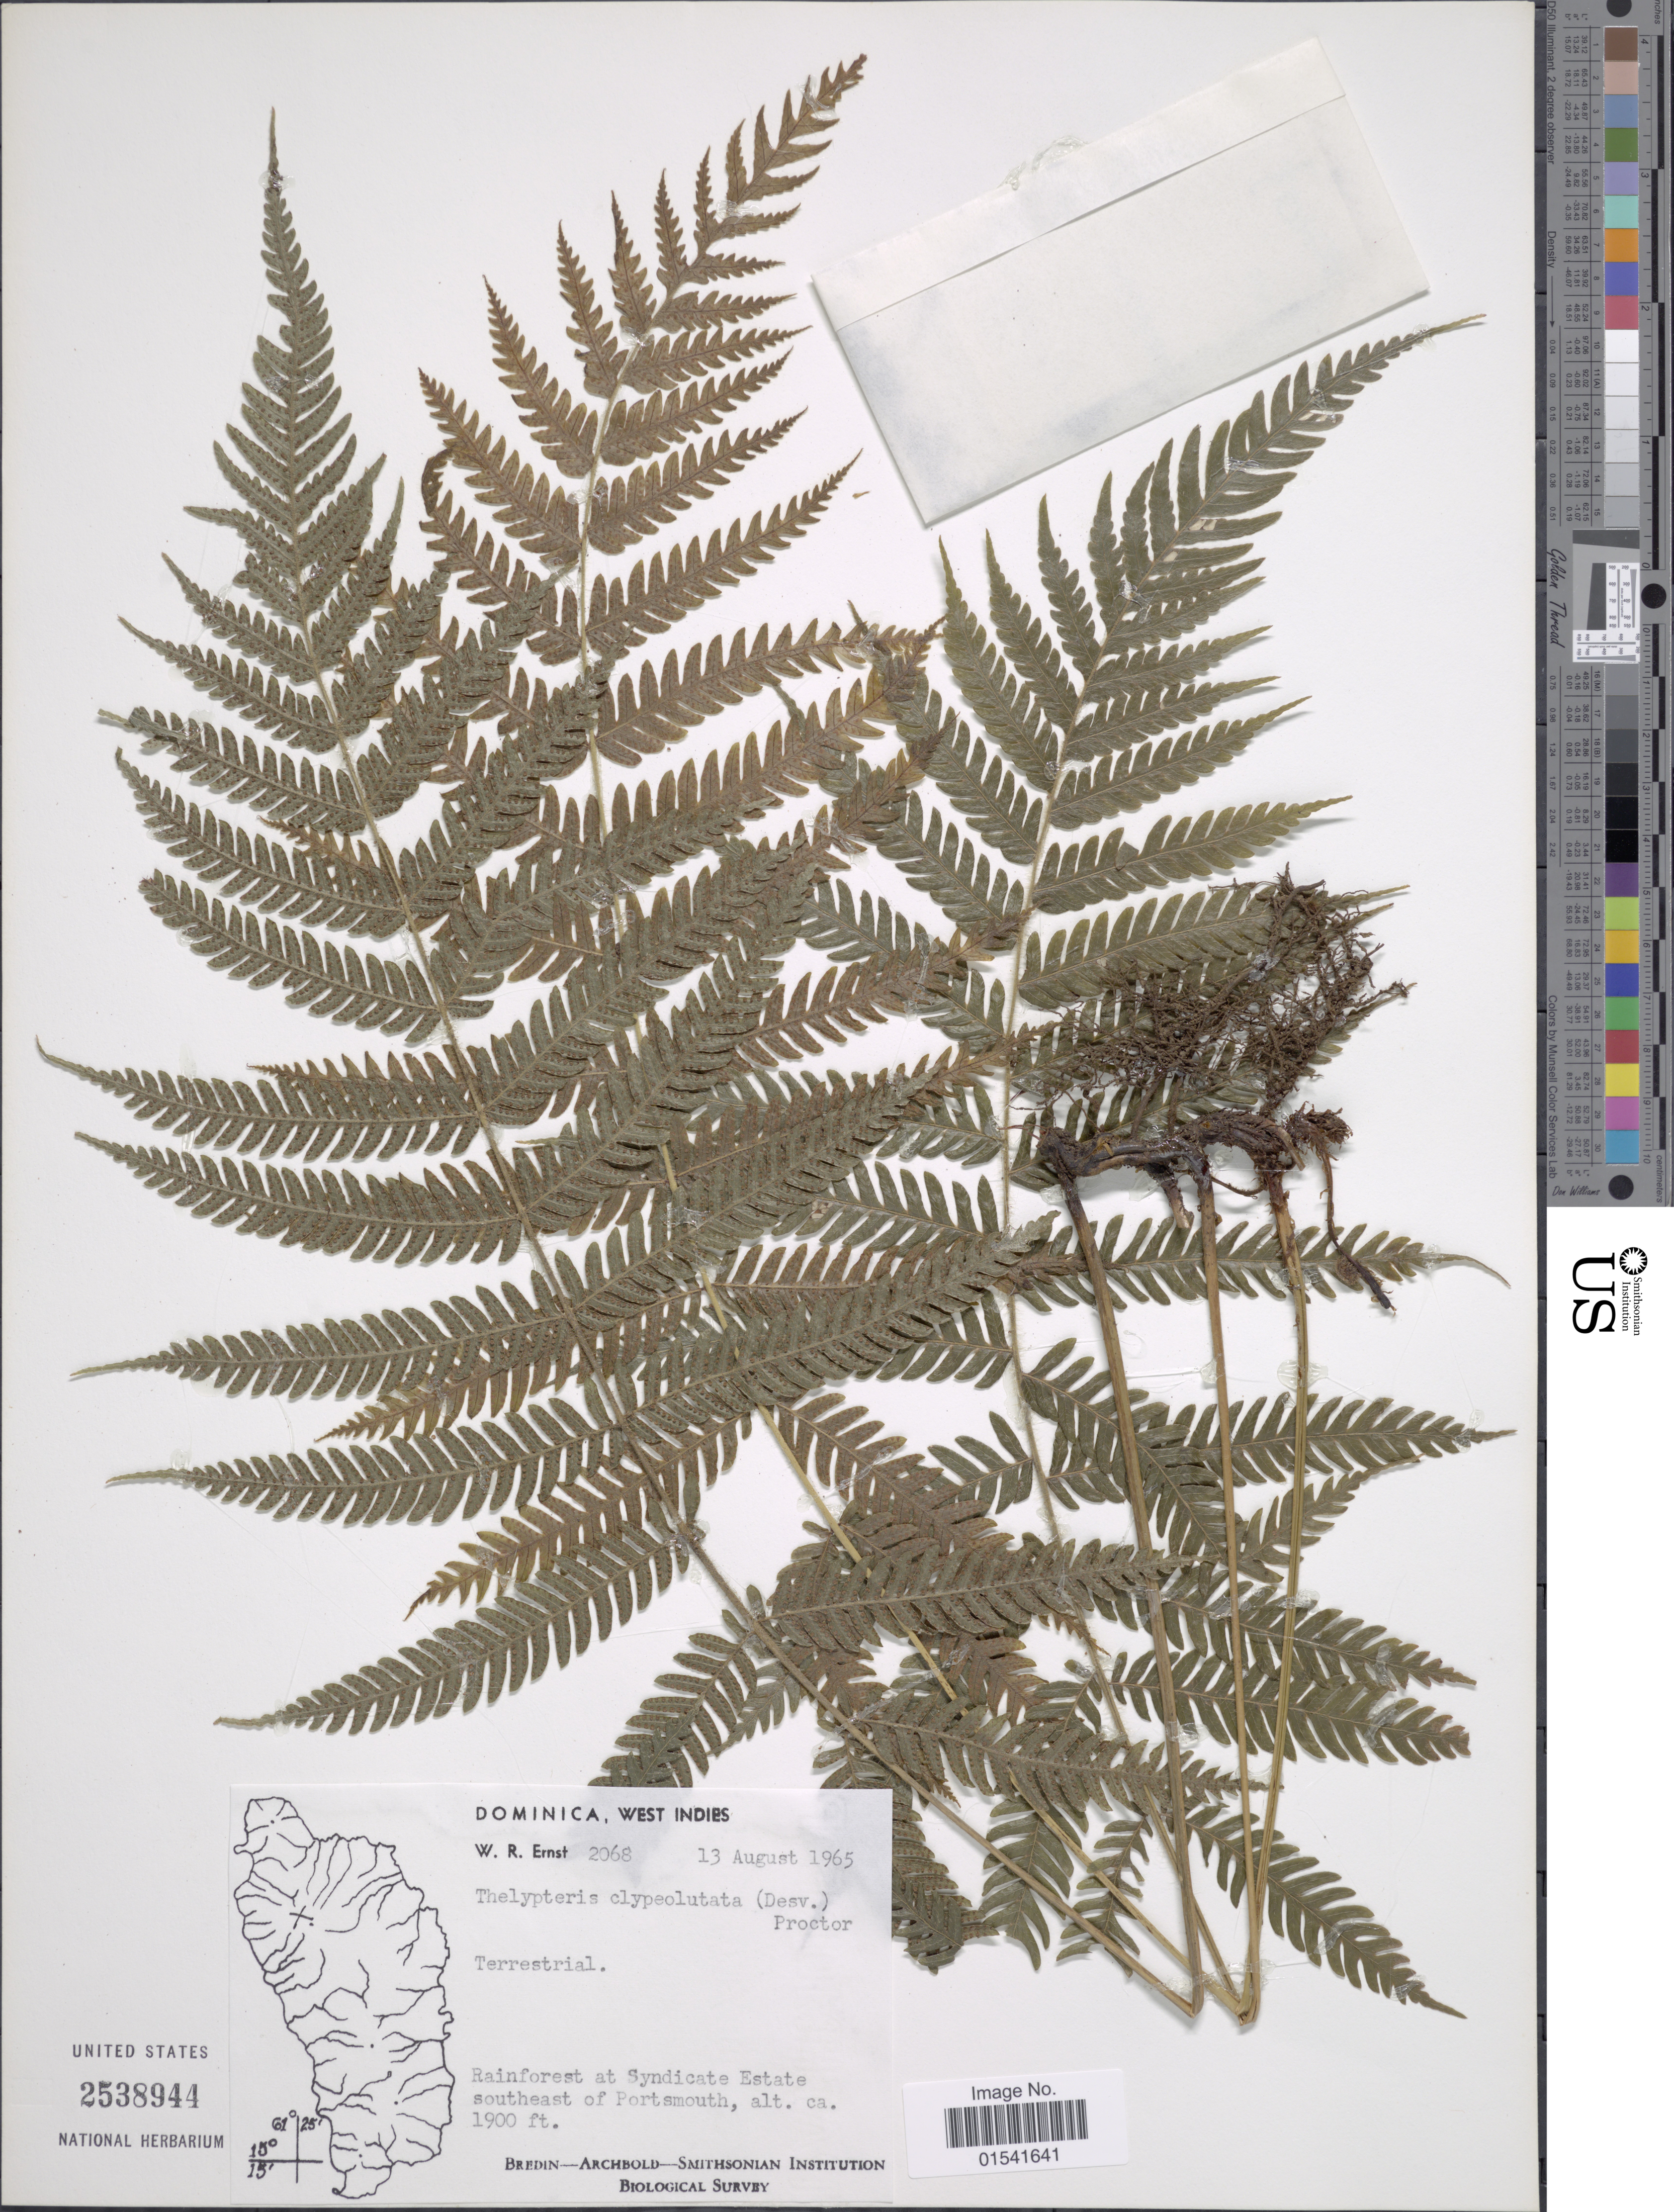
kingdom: Plantae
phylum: Tracheophyta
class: Polypodiopsida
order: Polypodiales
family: Thelypteridaceae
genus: Steiropteris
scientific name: Steiropteris clypeolutata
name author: (Desv.) Pic. Serm.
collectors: W. R. Ernst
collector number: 2068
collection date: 1965-08-13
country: Dominica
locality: Rainforest at Syndicate Estate southeast of Portsmouth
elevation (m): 579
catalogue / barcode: US 2538944